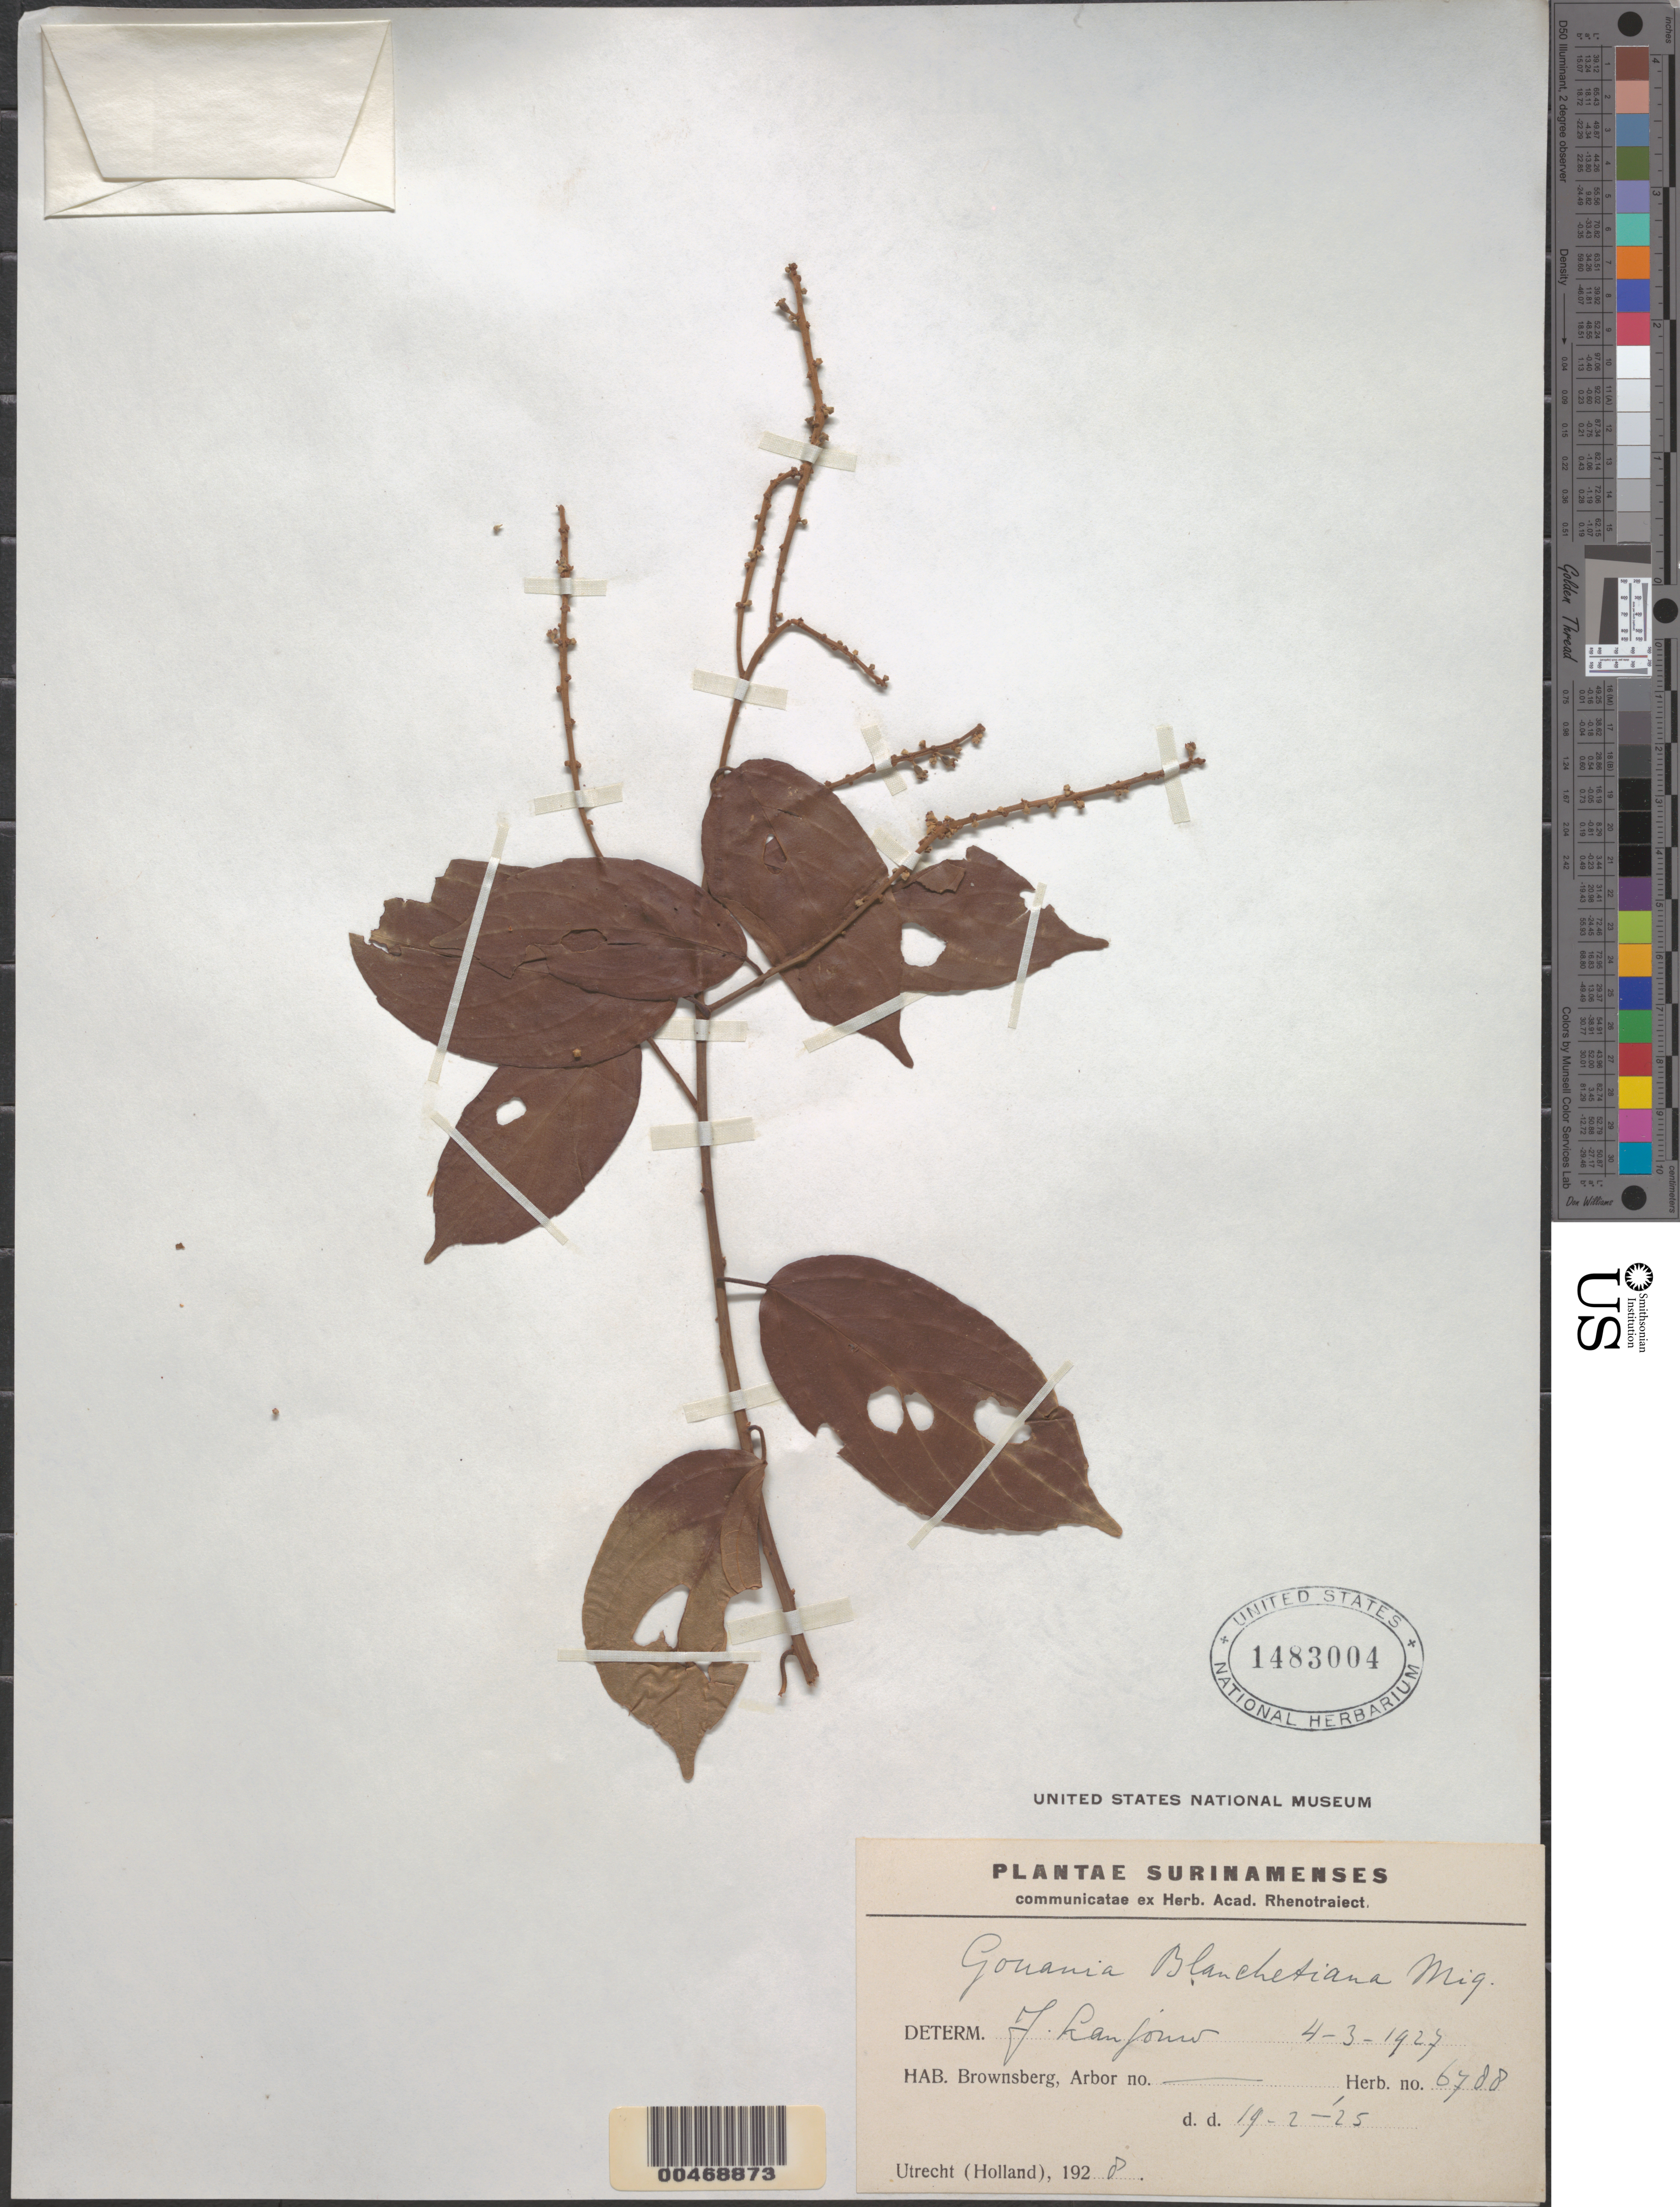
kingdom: Plantae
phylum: Tracheophyta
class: Magnoliopsida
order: Rosales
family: Rhamnaceae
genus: Gouania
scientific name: Gouania blanchetiana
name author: Miq.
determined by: Lanjouw, J.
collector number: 6788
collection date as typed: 19-Feb-25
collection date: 1925-02-19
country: Suriname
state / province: Brokopondo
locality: Brownsberg, Forest Reserve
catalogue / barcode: US 1483004